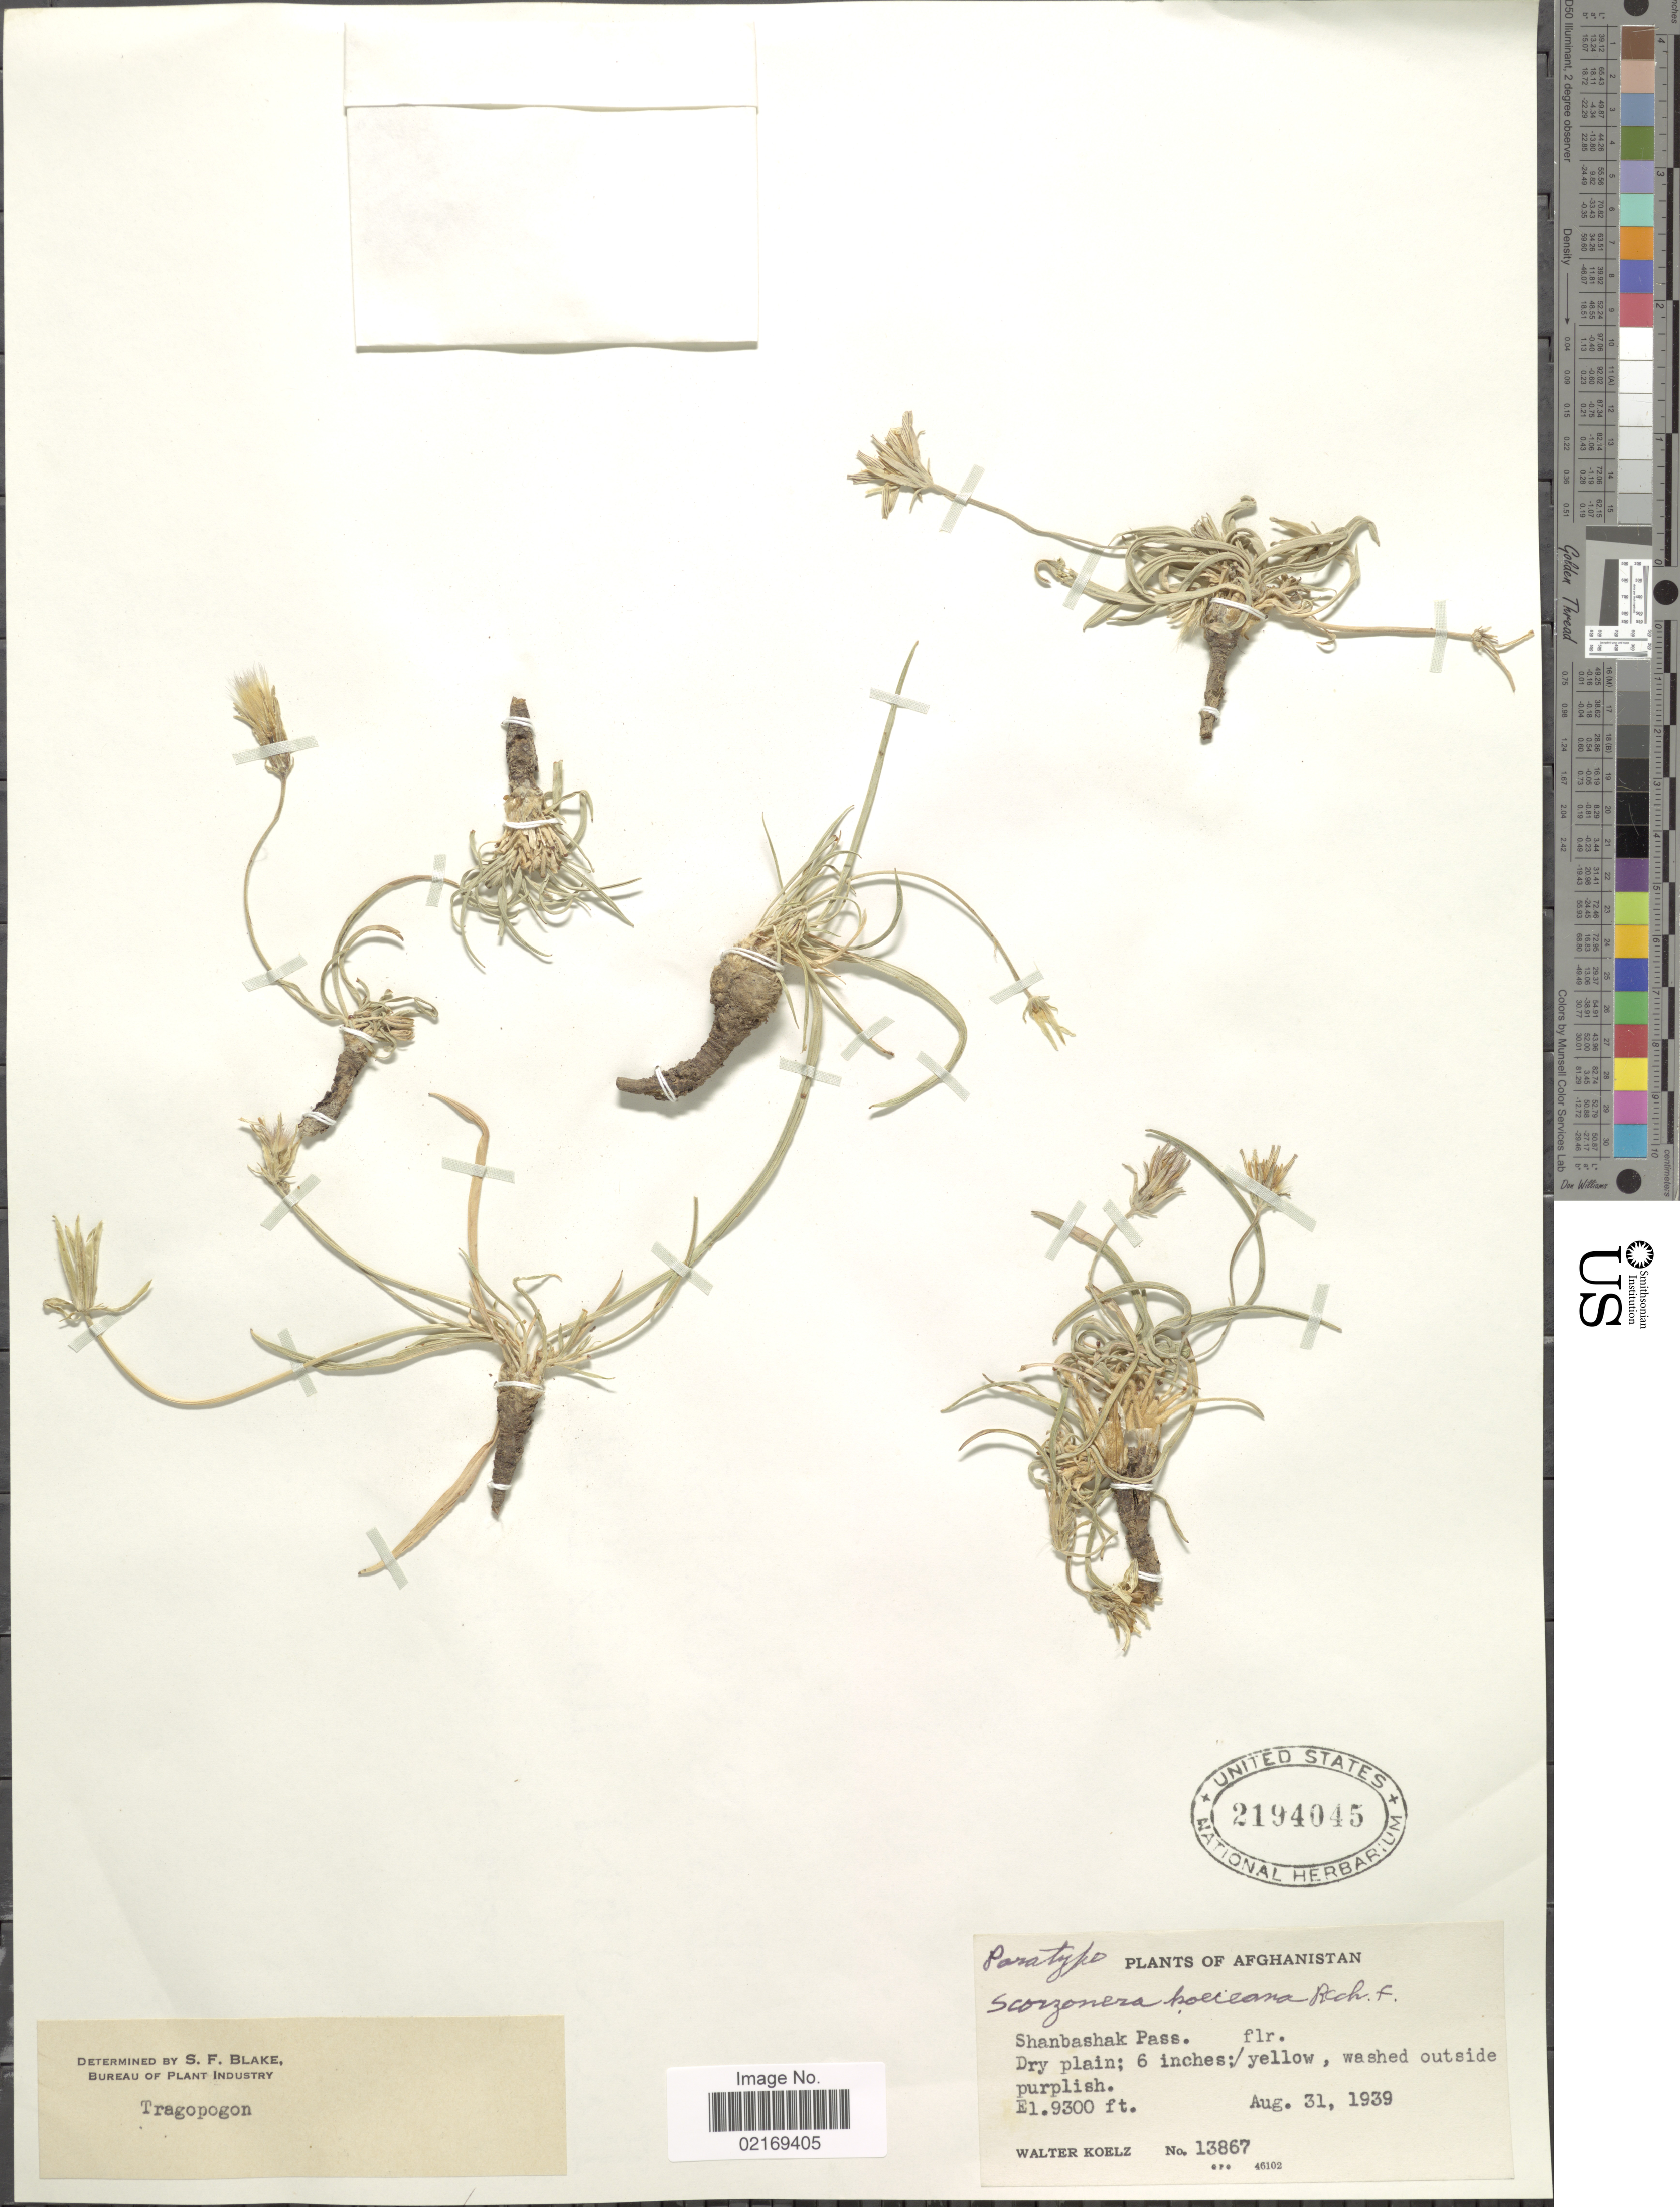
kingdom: Plantae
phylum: Tracheophyta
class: Magnoliopsida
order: Asterales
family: Asteraceae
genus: Scorzonera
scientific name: Scorzonera codringtonii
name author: Rech. f.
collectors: W. N. Koelz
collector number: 13867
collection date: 1939-08-31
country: Afghanistan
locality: Shanbashak Pass, dry plain.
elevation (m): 2835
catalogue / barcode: US 2194045